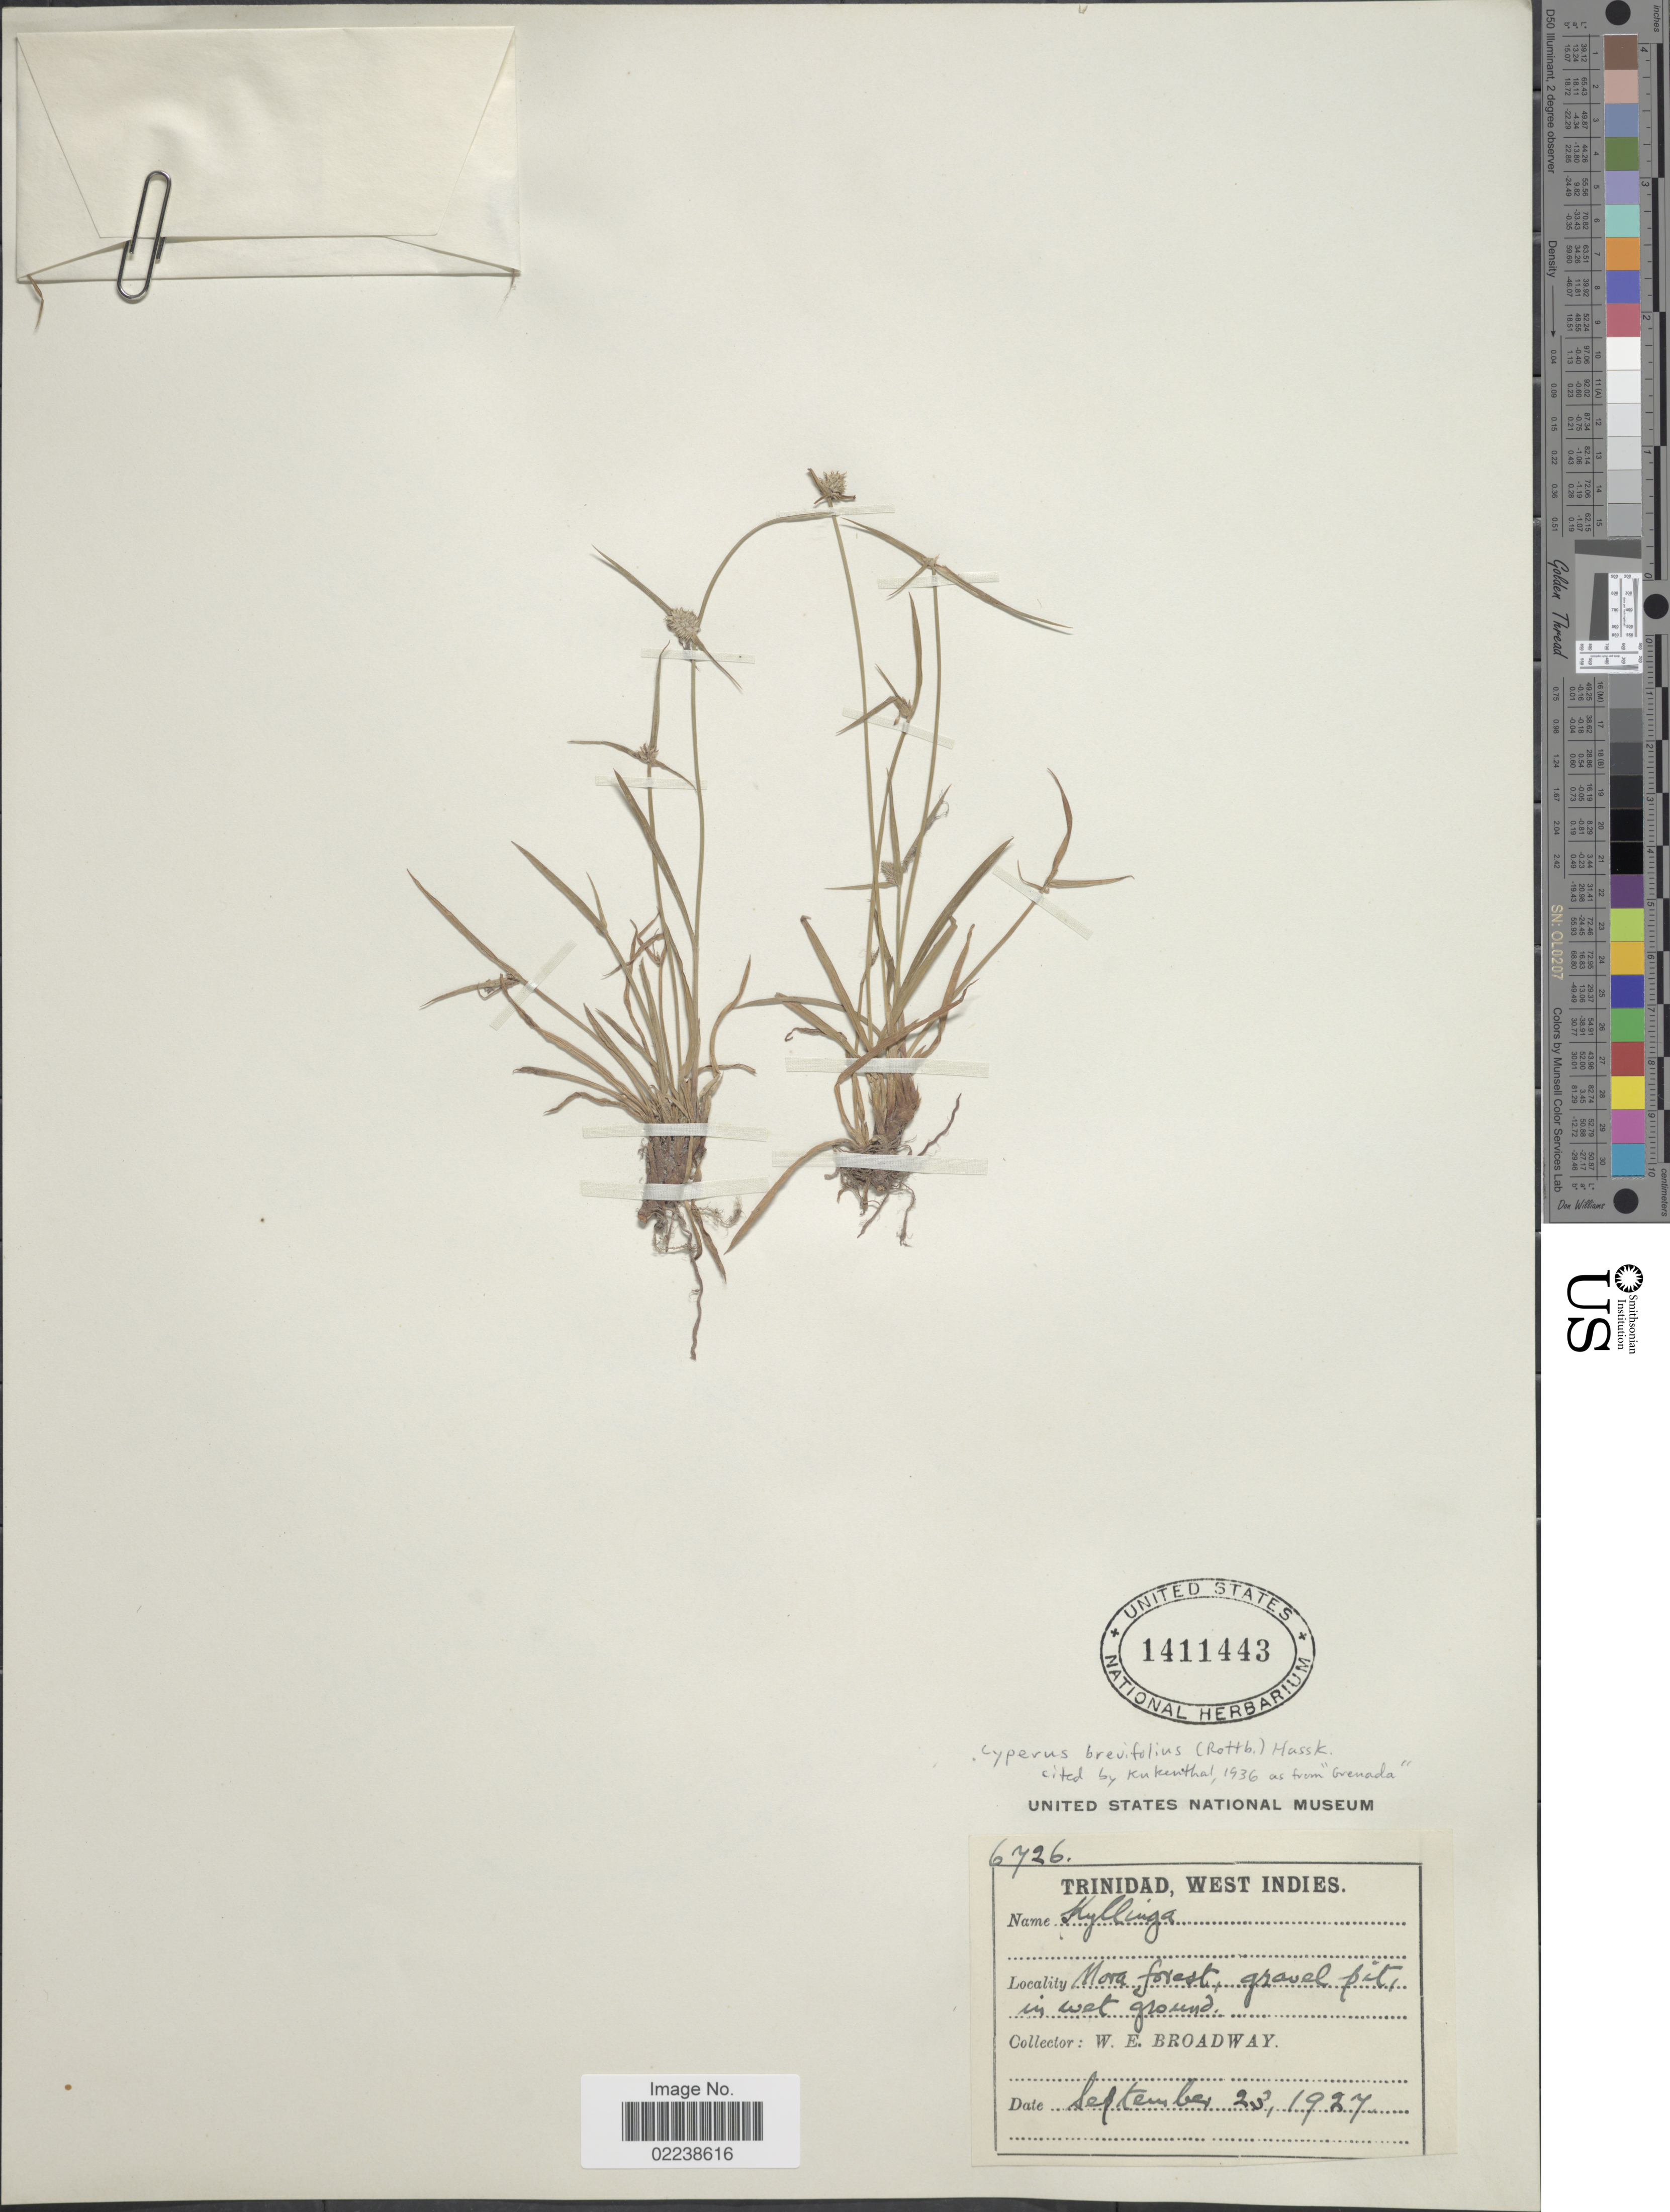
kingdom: Plantae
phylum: Tracheophyta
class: Liliopsida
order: Poales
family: Cyperaceae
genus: Cyperus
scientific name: Cyperus brevifolius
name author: (Rottb.) Hassk.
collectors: W. E. Broadway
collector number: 6726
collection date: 1927-09-23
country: Trinidad and Tobago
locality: Trinidad, West Indies. Mora forest, gravel pit, in wet grounds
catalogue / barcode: US 1411443